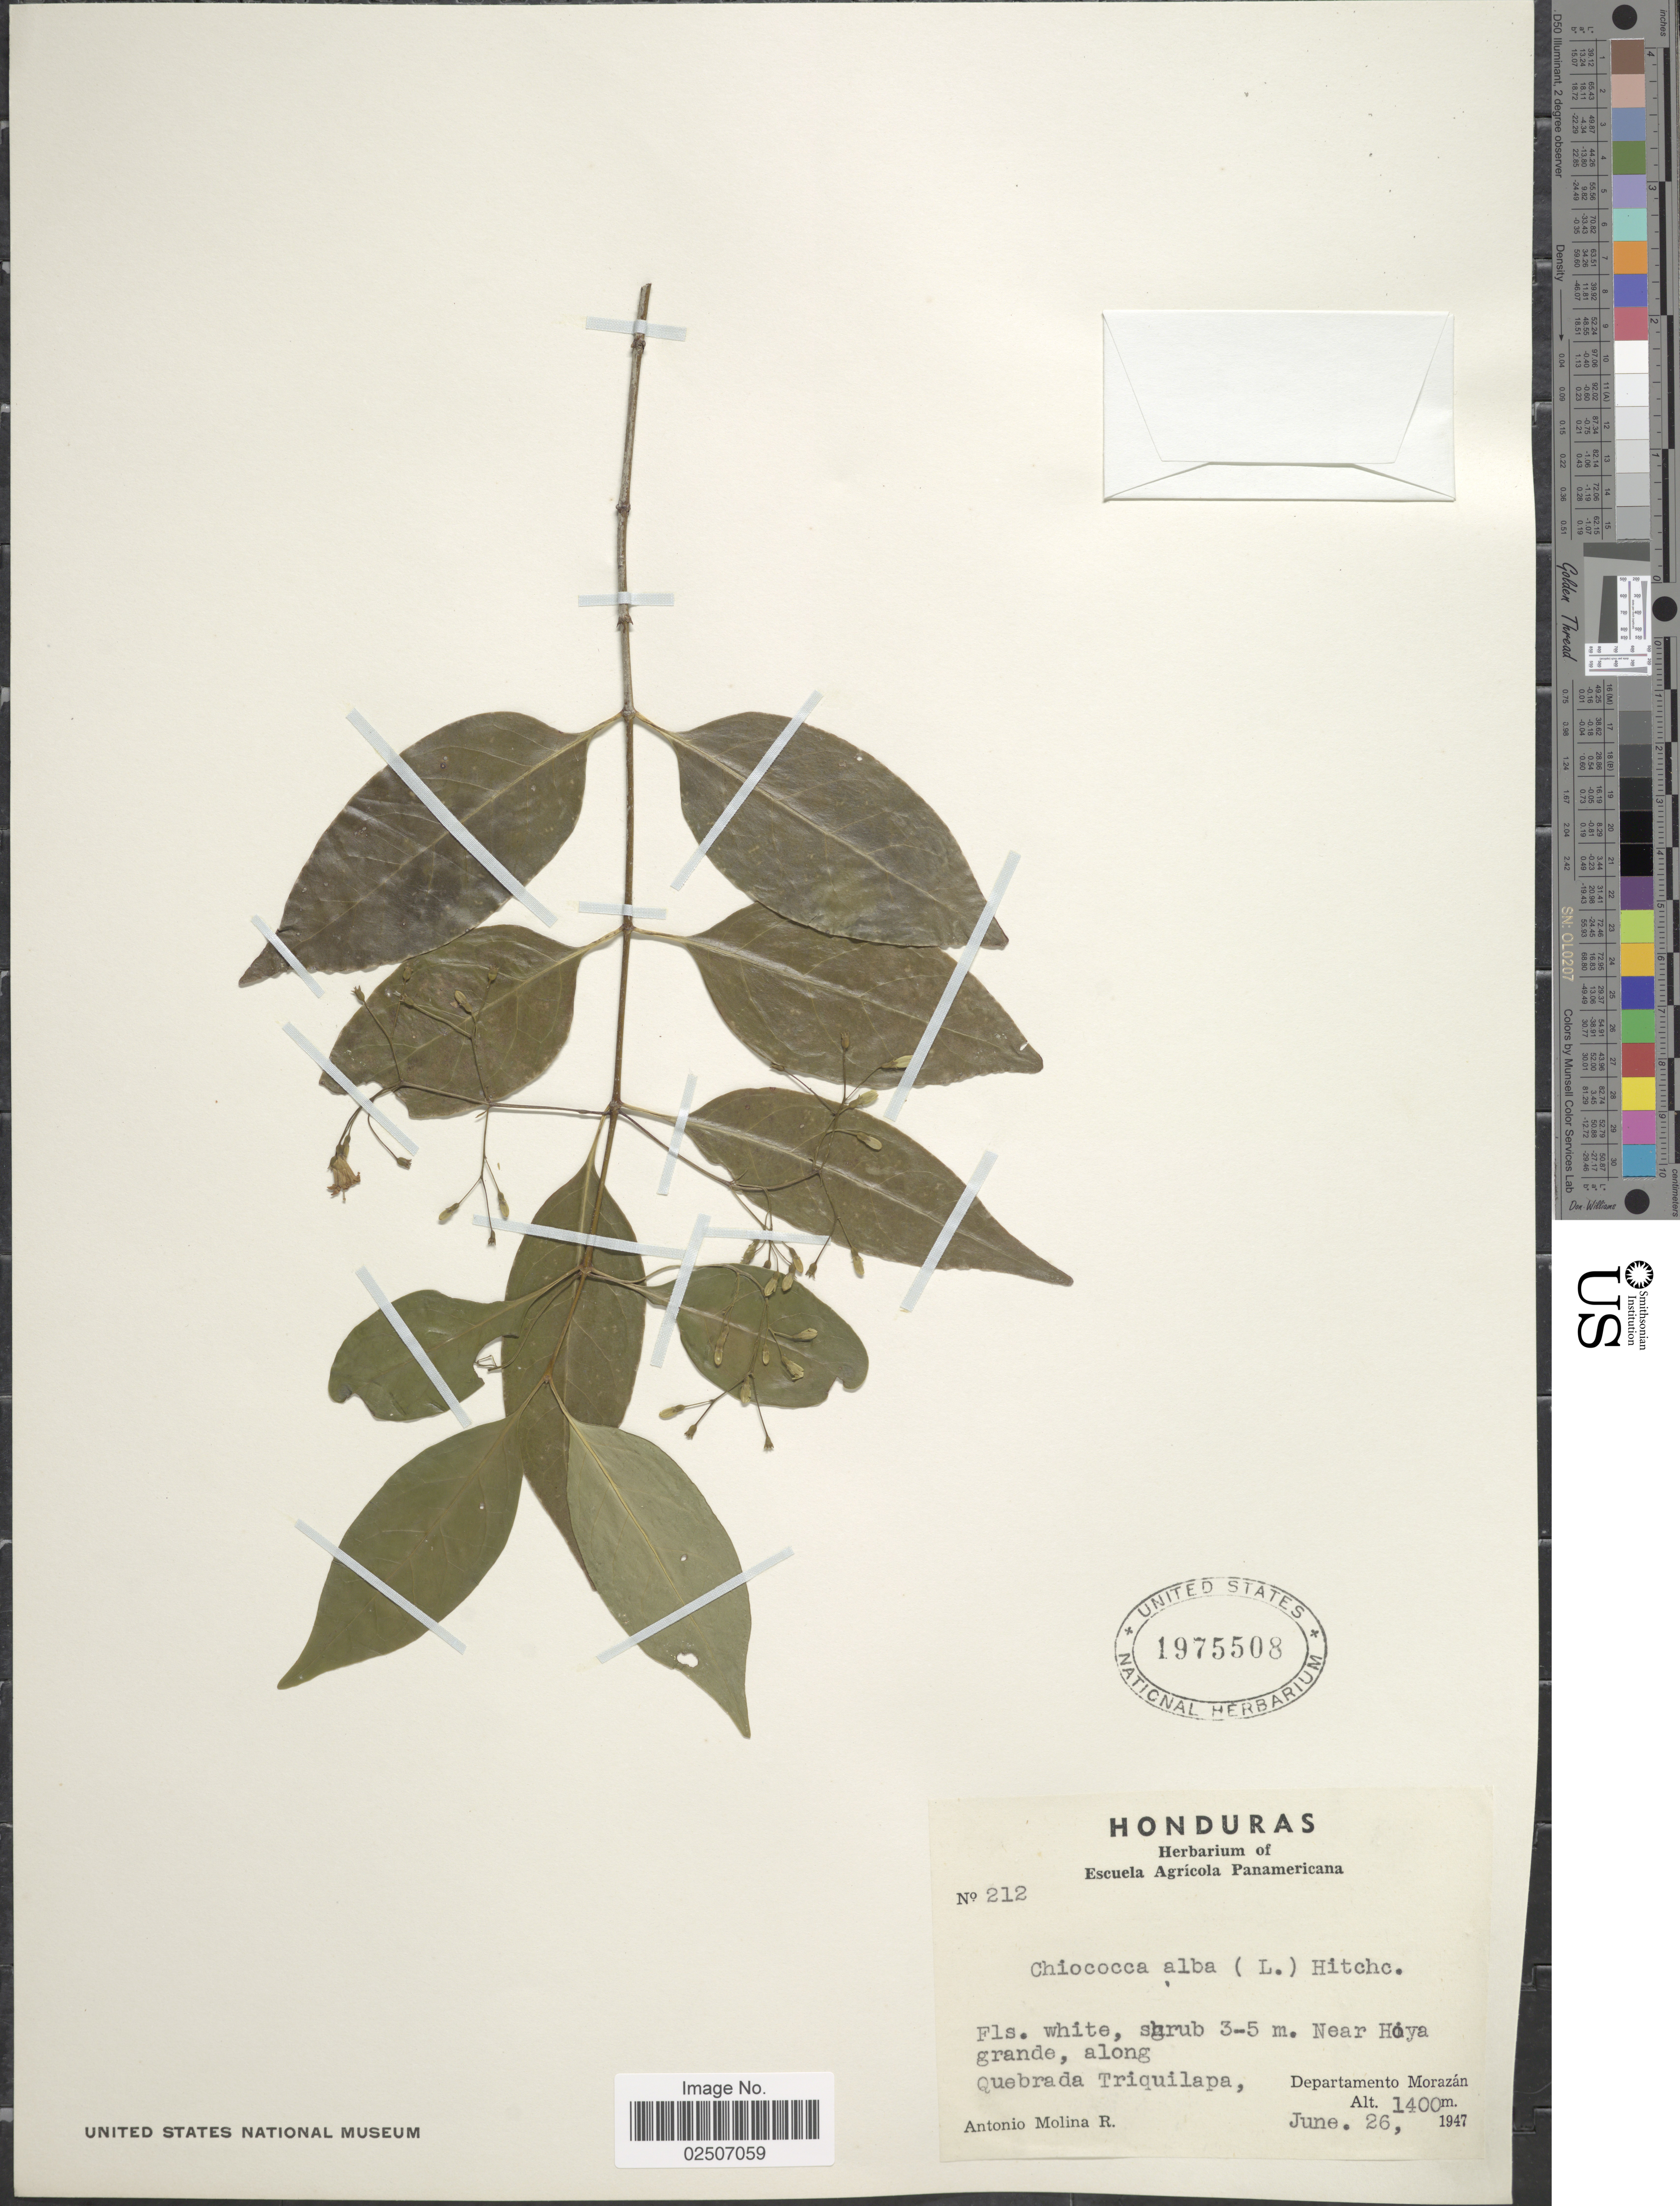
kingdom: Plantae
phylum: Tracheophyta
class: Magnoliopsida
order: Gentianales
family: Rubiaceae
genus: Chiococca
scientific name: Chiococca alba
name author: (L.) Hitchc.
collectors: A. Molina R.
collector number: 212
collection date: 1947-06-26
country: Honduras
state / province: Fco. Morazán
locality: Near Hoya grande, along Quebrada Triquilapa, Departamento Morazan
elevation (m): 1400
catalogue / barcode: US 1975508